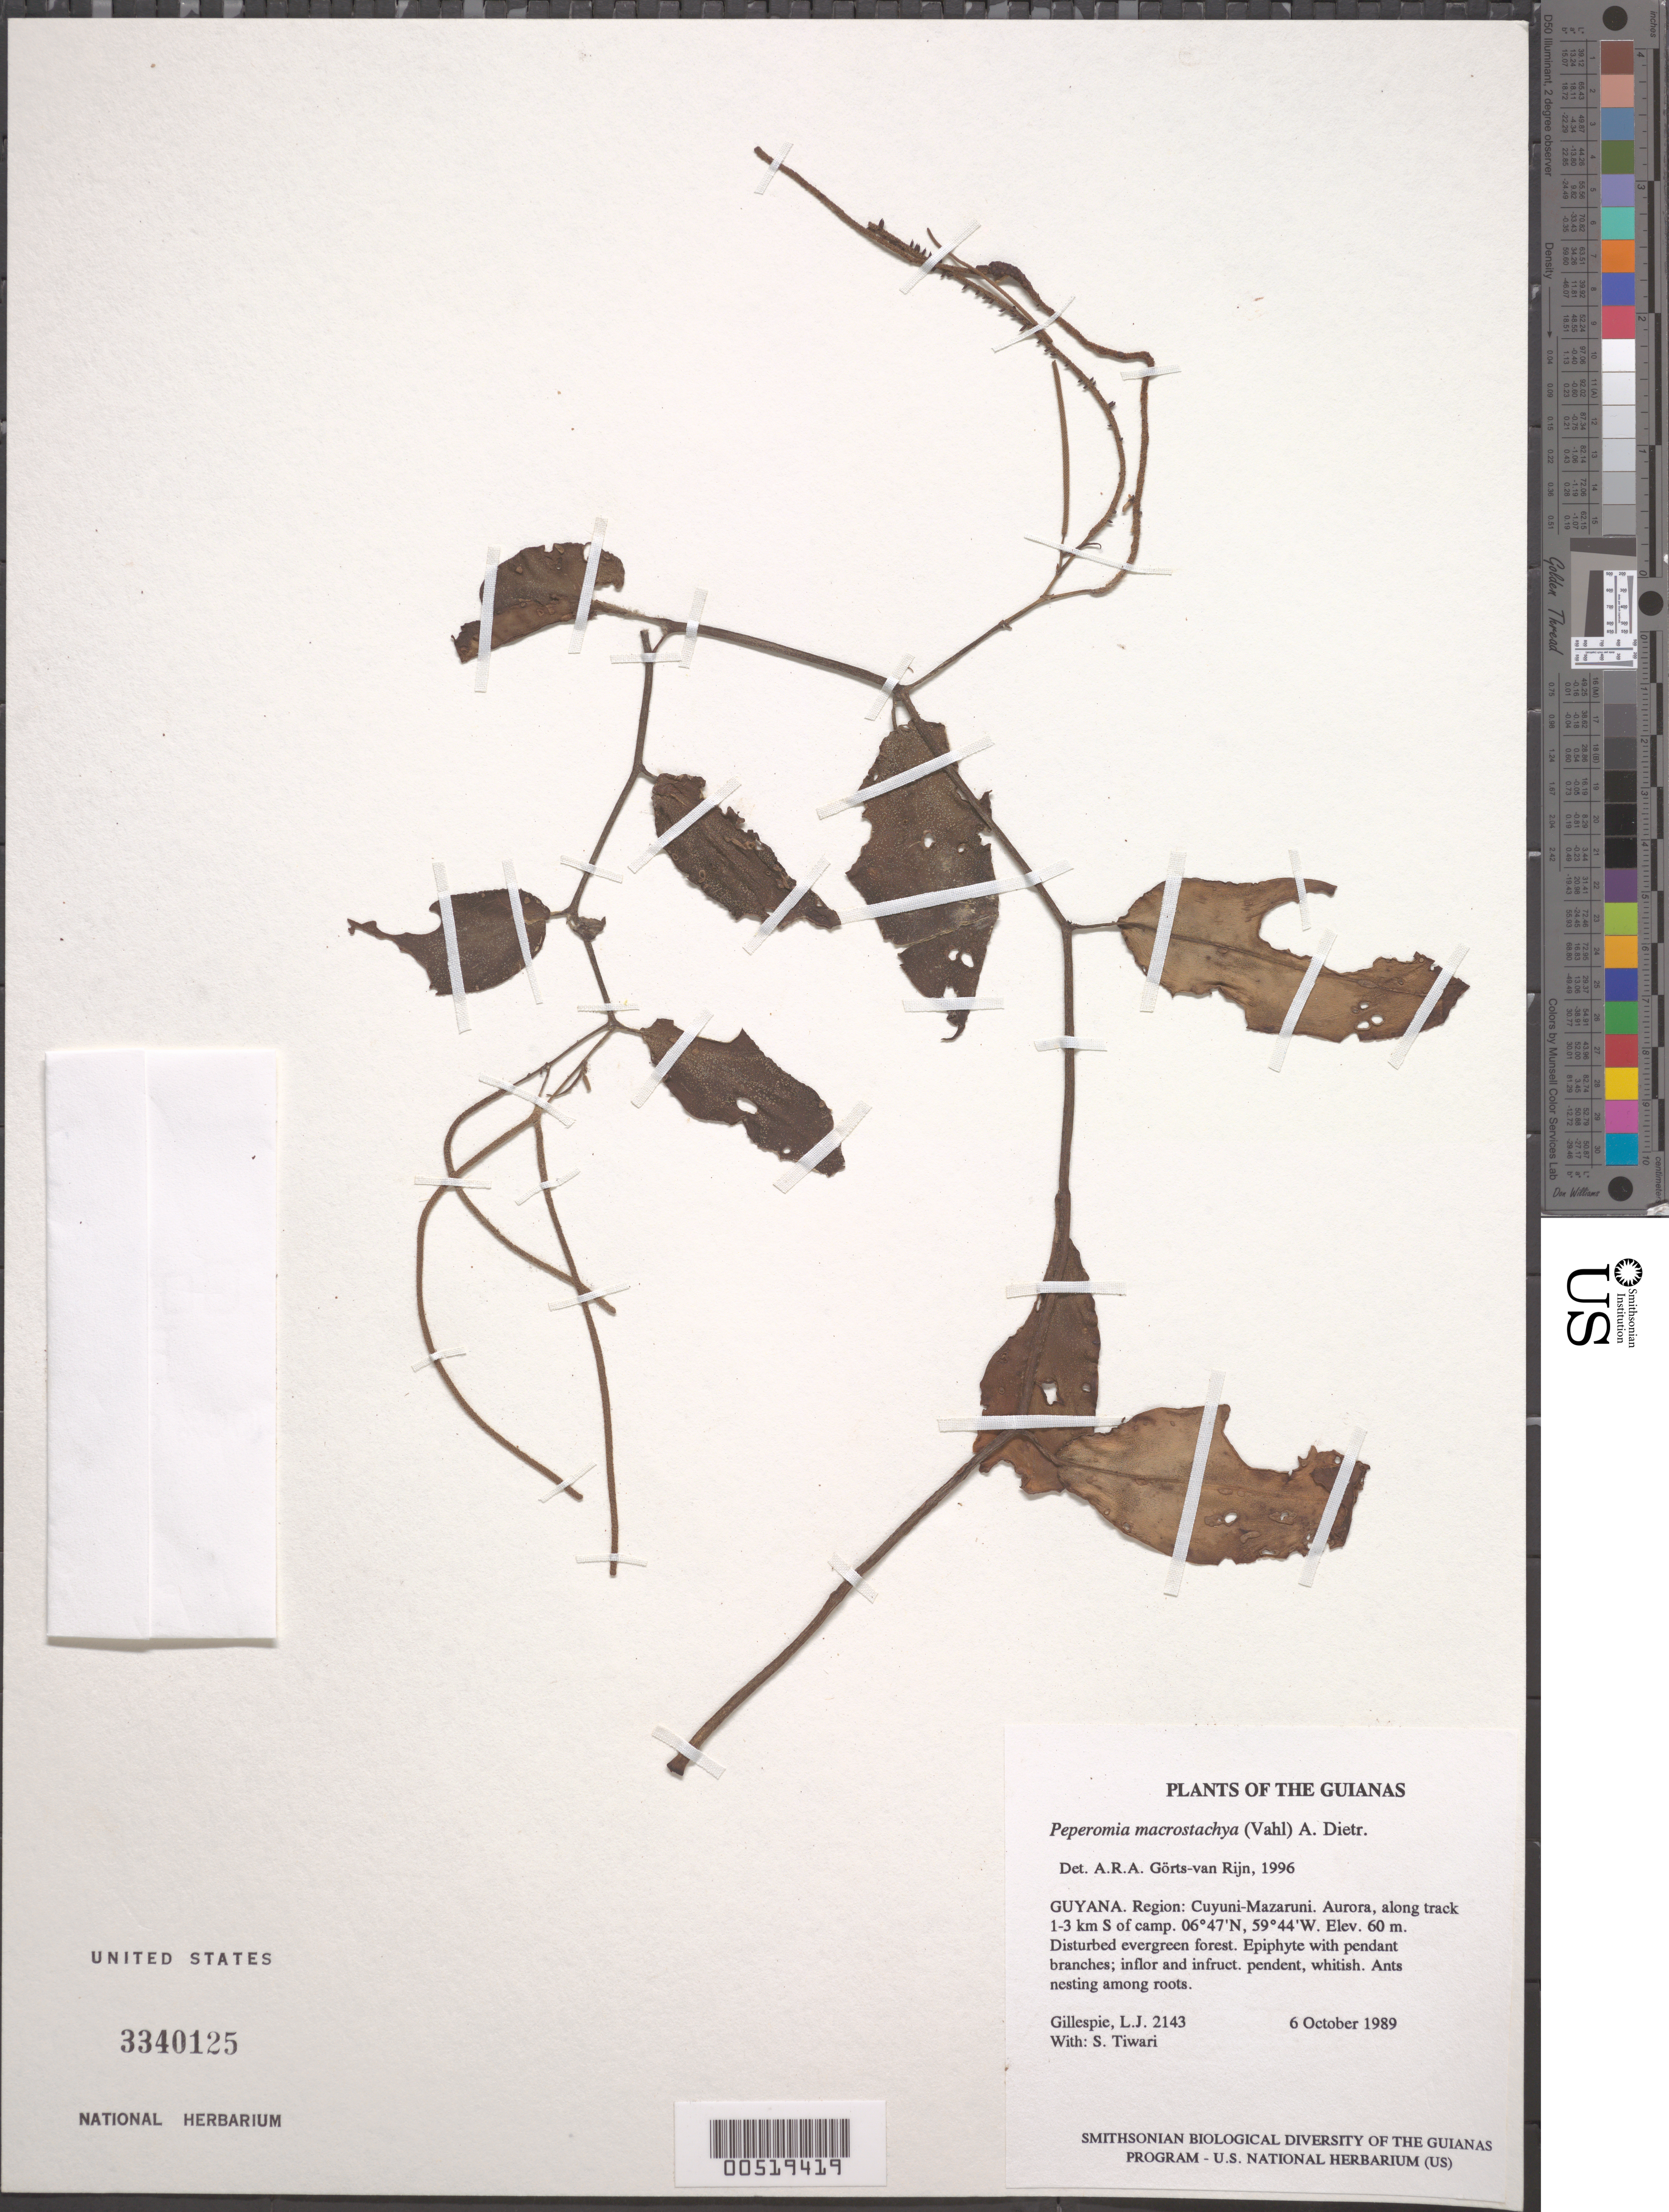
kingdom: Plantae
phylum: Tracheophyta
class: Magnoliopsida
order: Piperales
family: Piperaceae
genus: Peperomia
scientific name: Peperomia macrostachya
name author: (Vahl) A. Dietr.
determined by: Görts-van Rijn, A. R. A.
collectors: L. J. Gillespie & S. Tiwari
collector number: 2143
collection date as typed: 6 October 1989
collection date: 1989-10-06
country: Guyana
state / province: Cuyuni-Mazaruni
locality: Aurora, along track 1-3 km S of camp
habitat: Disturbed evergreen forest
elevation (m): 60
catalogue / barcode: US 3340125